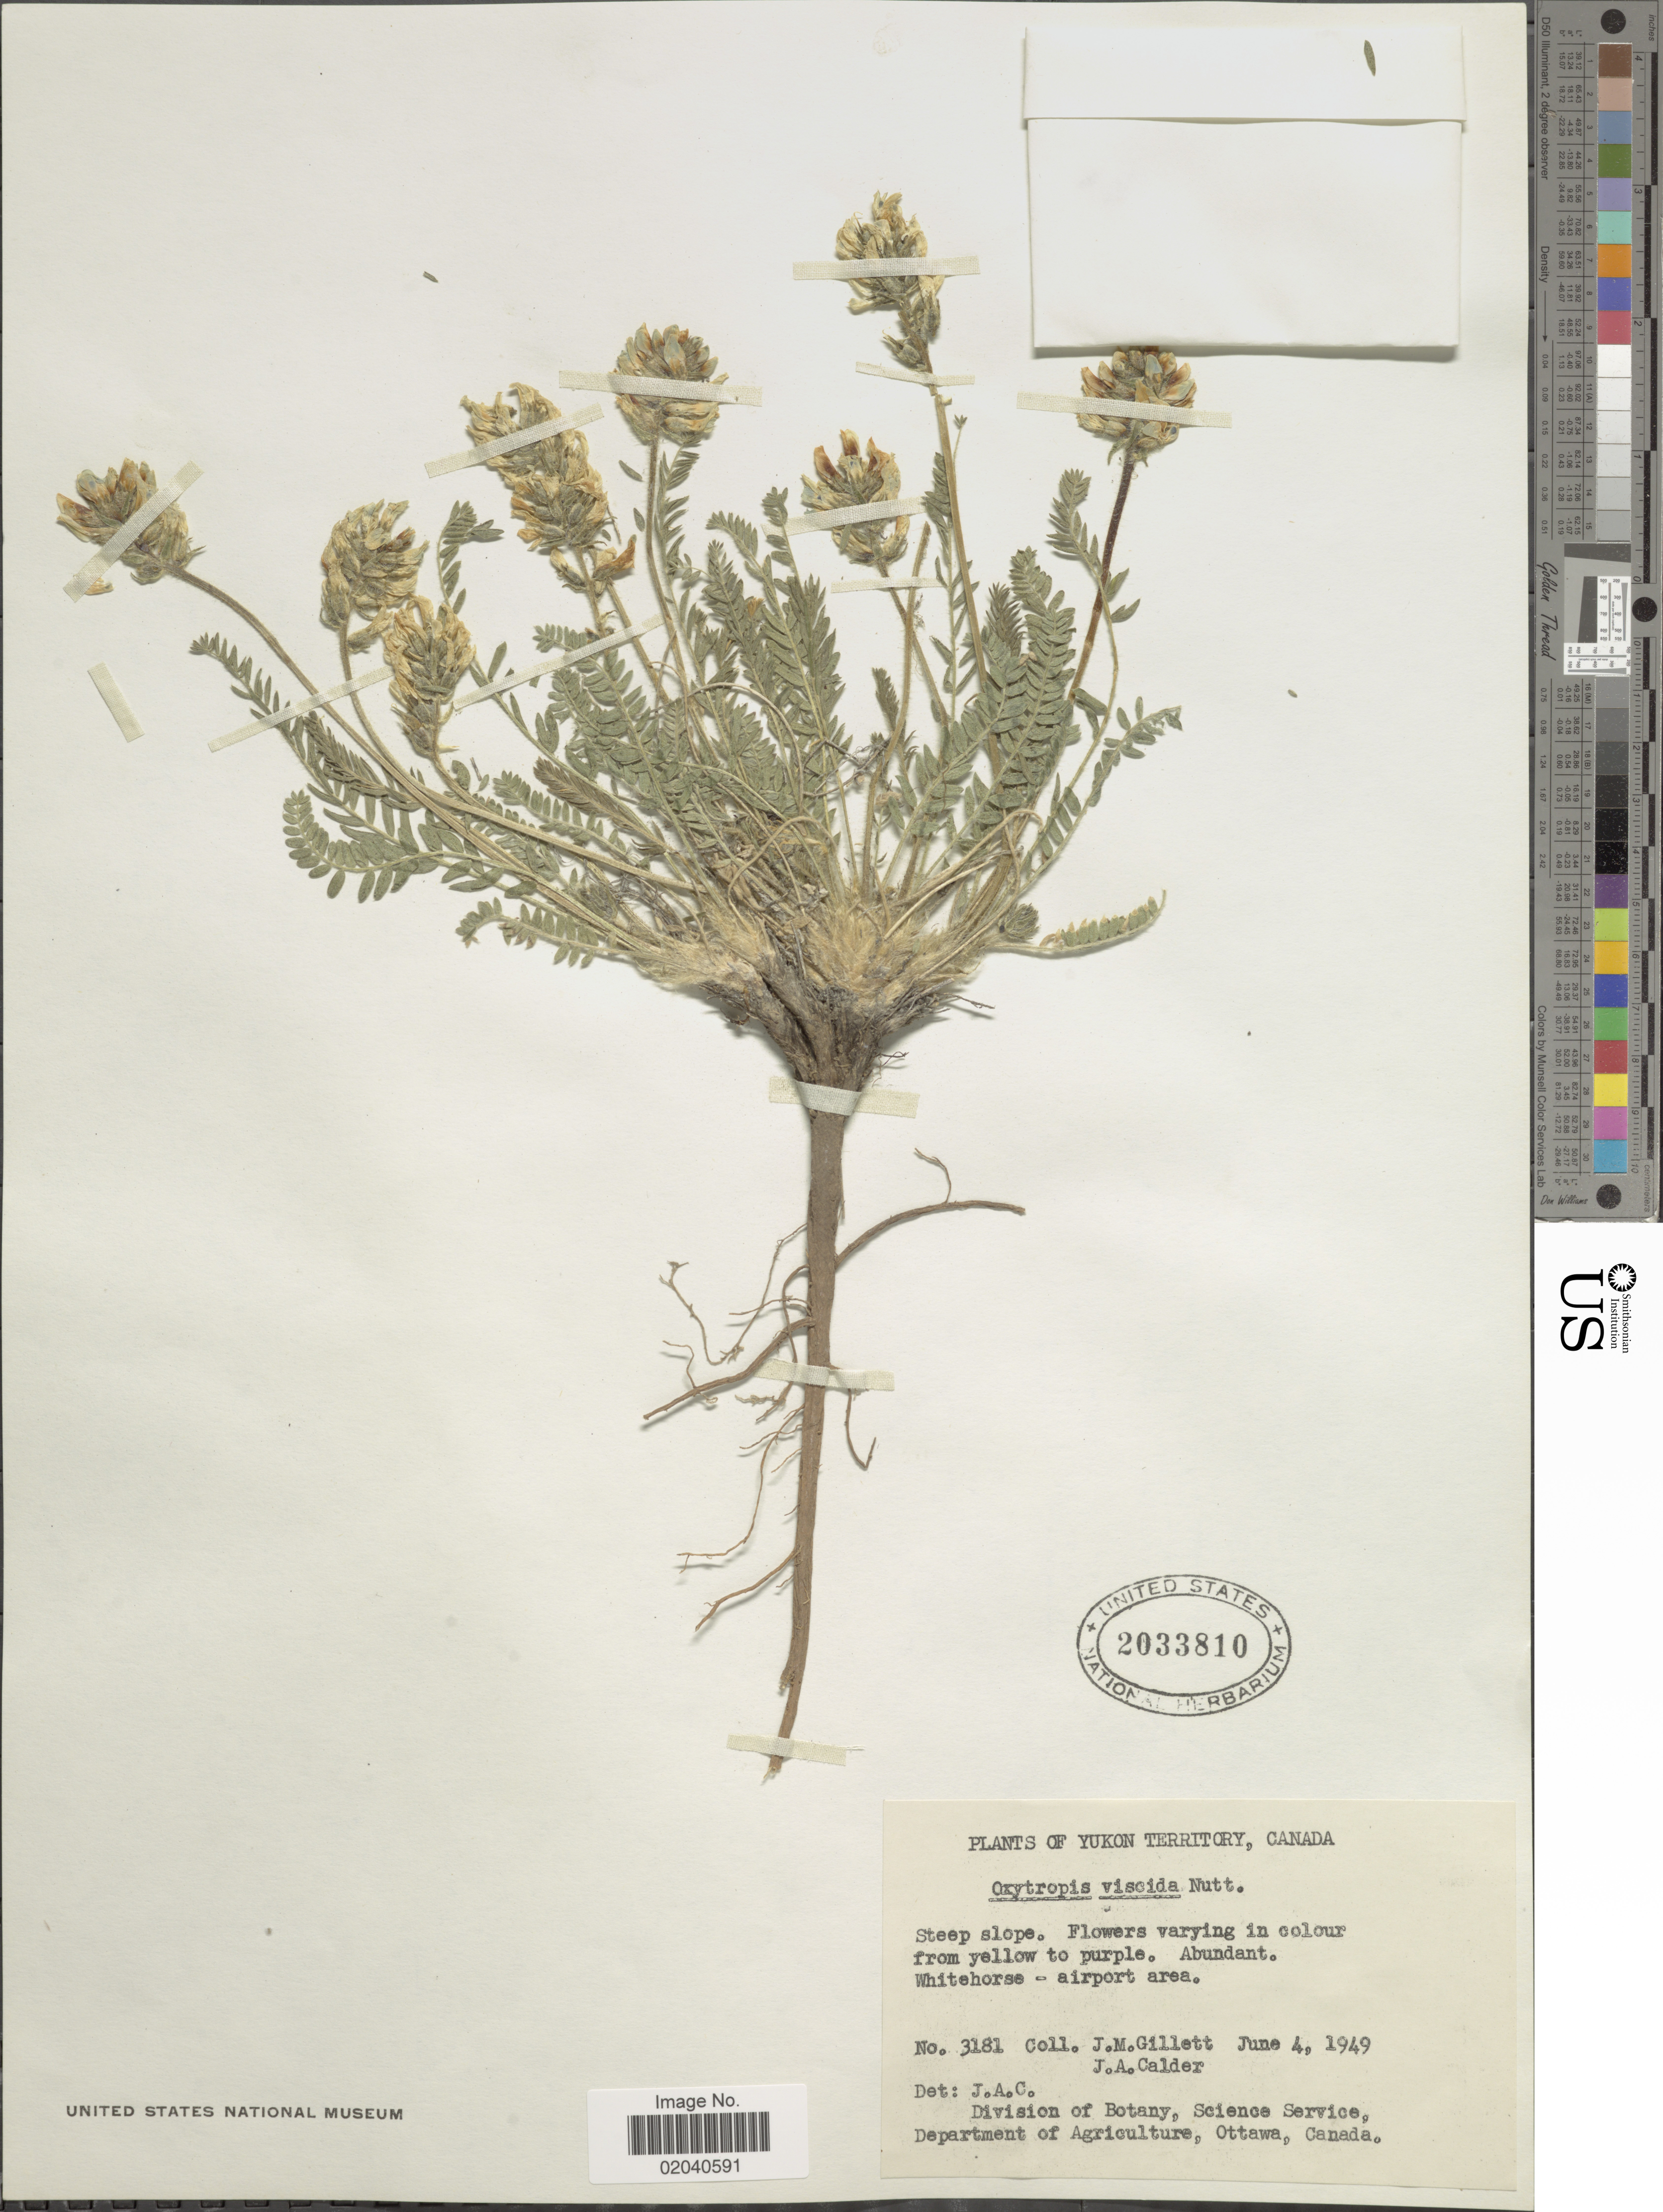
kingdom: Plantae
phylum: Tracheophyta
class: Magnoliopsida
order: Fabales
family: Fabaceae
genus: Oxytropis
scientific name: Oxytropis viscida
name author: Nutt.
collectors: J. M. Gillett & J. A. Calder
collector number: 3181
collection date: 1949-06-04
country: Canada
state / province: Yukon Territory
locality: Whitehorse - airport area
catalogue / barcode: US 2033810